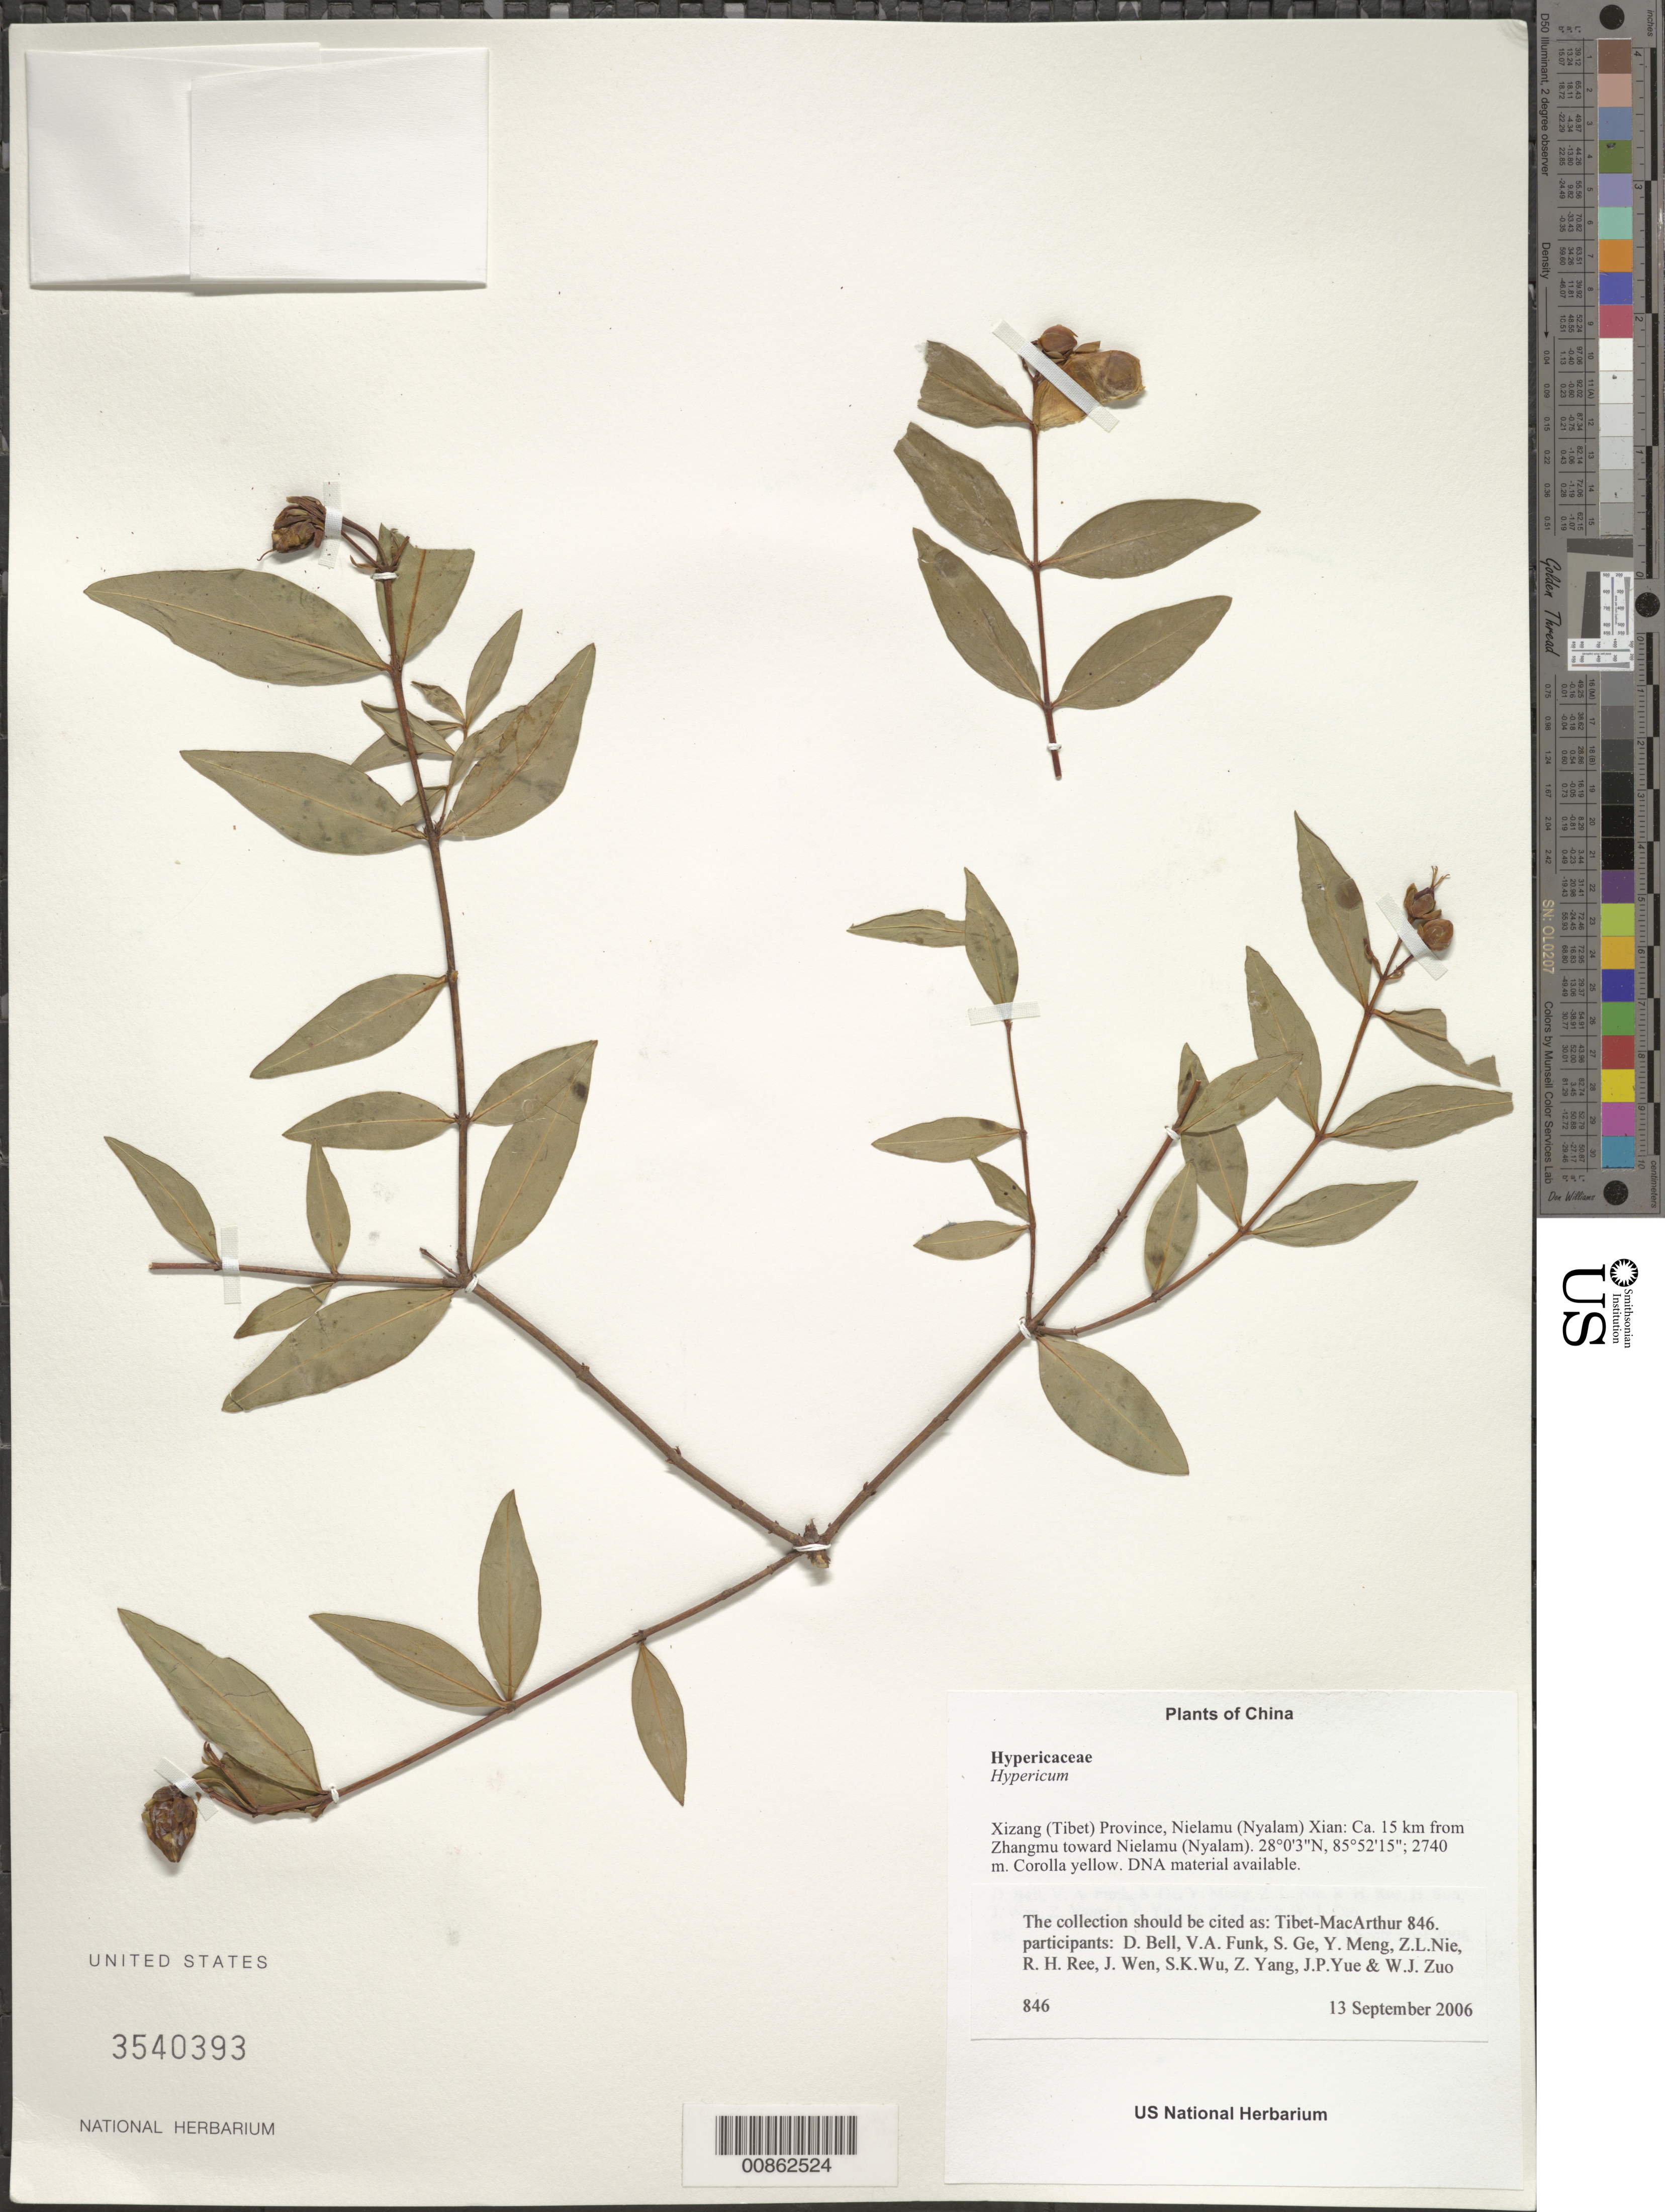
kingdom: Plantae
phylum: Tracheophyta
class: Magnoliopsida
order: Malpighiales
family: Hypericaceae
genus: Hypericum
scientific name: Hypericum sp.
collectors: Tibet-MacArthur, D. A. Bell, V. Funk, S. Ge, Y. Meng, Z. Nie, R. Ree, H. Sun, J. Wen, Z. Yang, J. Yue, Z. Zhou & W. Zuo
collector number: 846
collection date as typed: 13 Sep 2006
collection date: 2006-09-13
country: China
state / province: Xizang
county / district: Nielamu (Nyalam) Xian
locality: Ca. 15 km from Zhangmu toward Nielamu (Nyalam).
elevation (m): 2740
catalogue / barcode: US 3540393